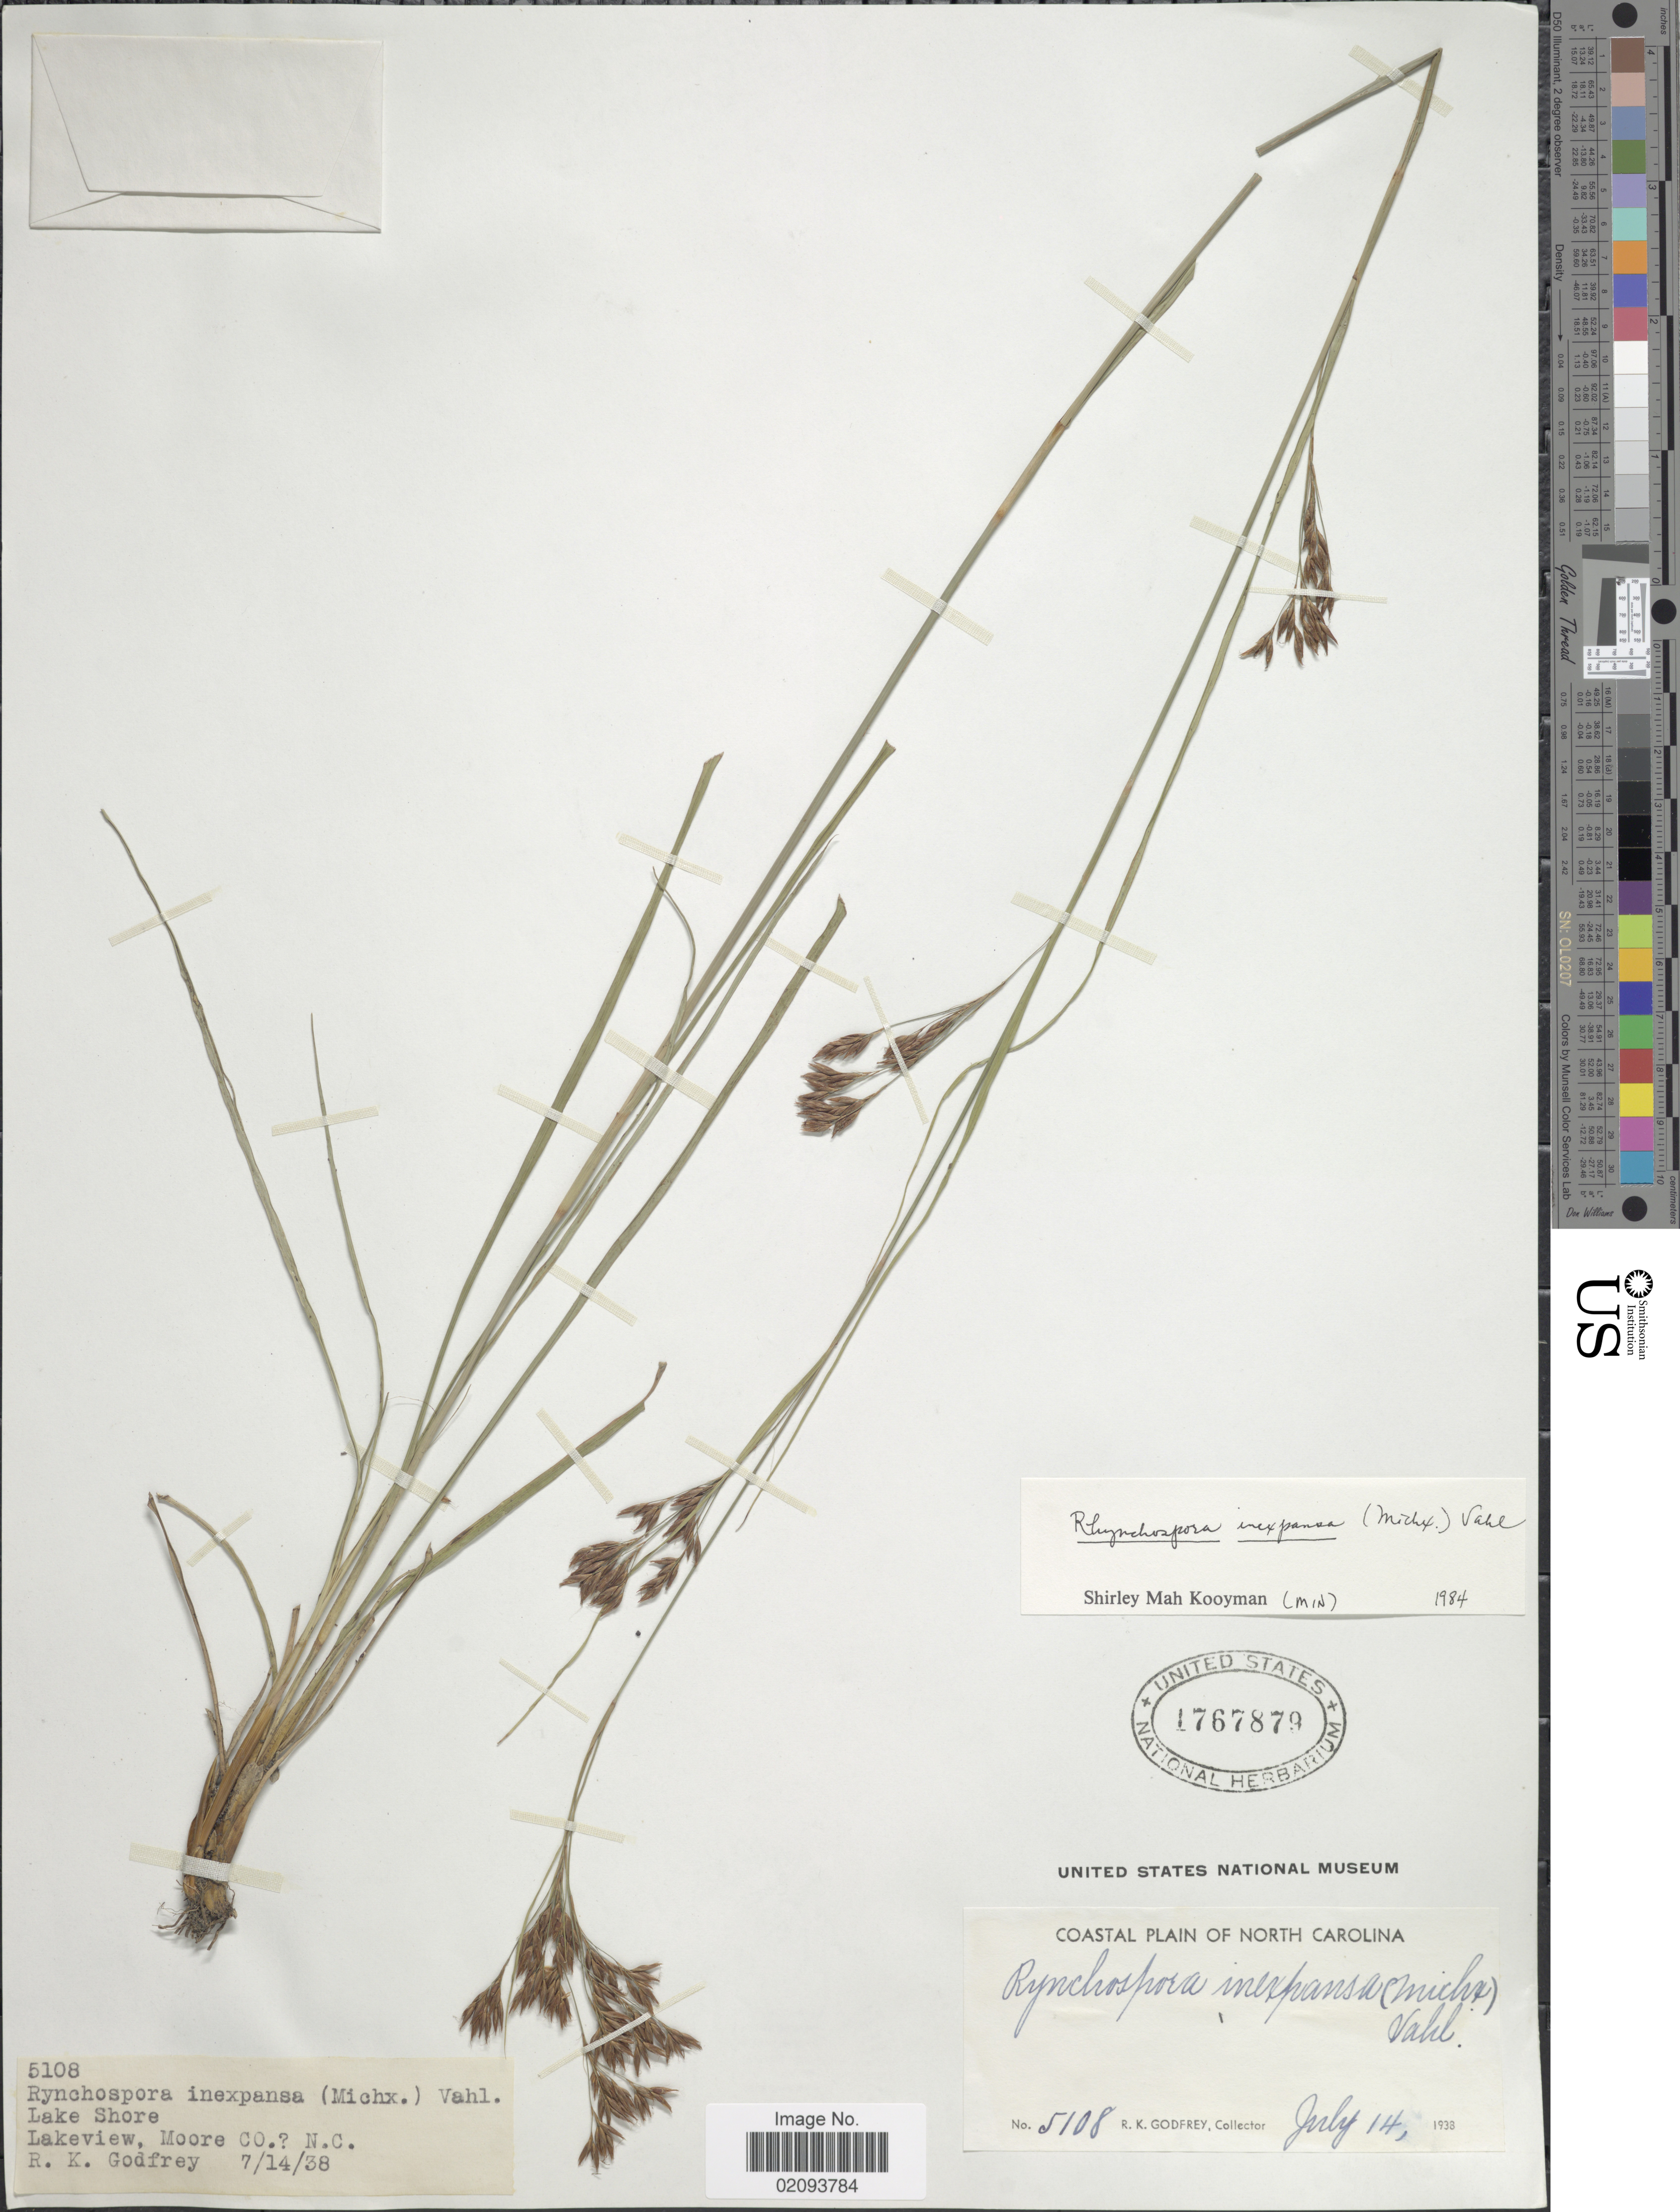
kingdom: Plantae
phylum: Tracheophyta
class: Liliopsida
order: Poales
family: Cyperaceae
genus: Rhynchospora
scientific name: Rhynchospora inexpansa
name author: (Michx.) Vahl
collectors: R. K. Godfrey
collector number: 5108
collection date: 1938-07-14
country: United States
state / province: North Carolina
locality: Lake Shore. Lakeview, Moore Co.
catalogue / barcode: US 1767879